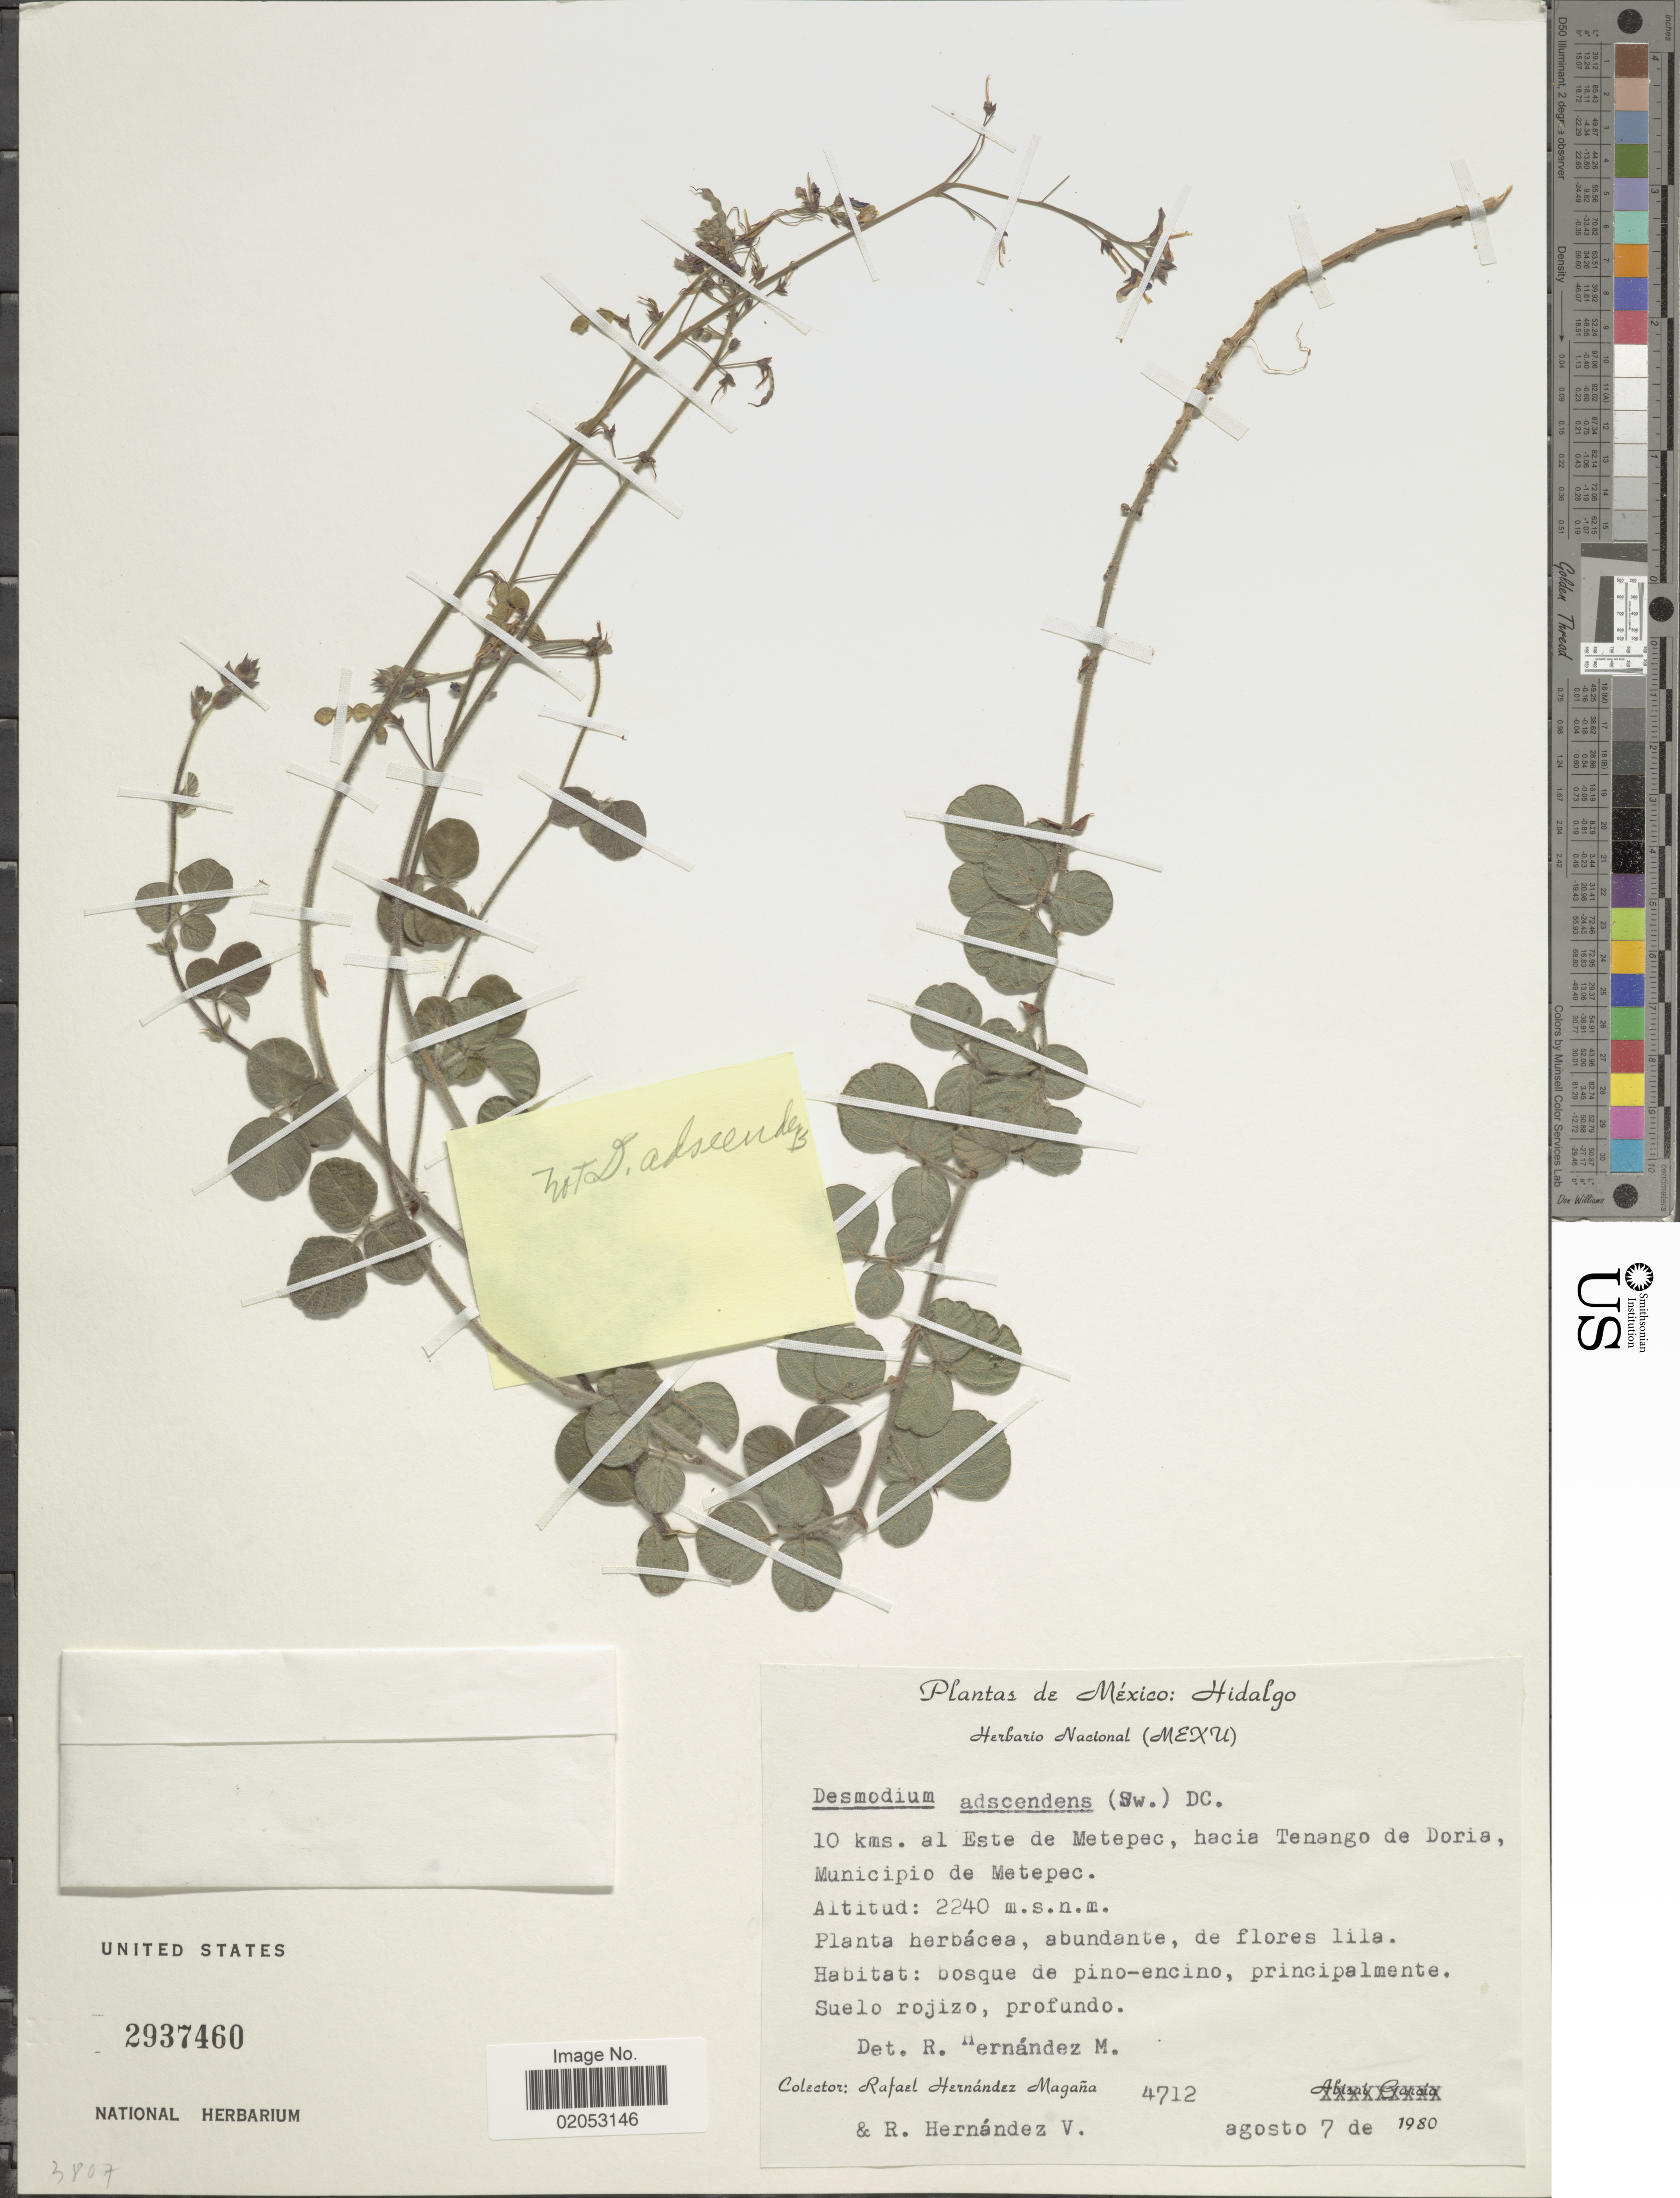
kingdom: Plantae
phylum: Tracheophyta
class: Magnoliopsida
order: Fabales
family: Fabaceae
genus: Desmodium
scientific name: Desmodium sp.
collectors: R. Hernández-M. & R. Hernandez V.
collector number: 4712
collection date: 1980-08-07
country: Mexico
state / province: Hidalgo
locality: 10 kms. al Este de Metepec, hacia Tenango de Doria, Municipio de Metepec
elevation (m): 2240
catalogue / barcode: US 2937460